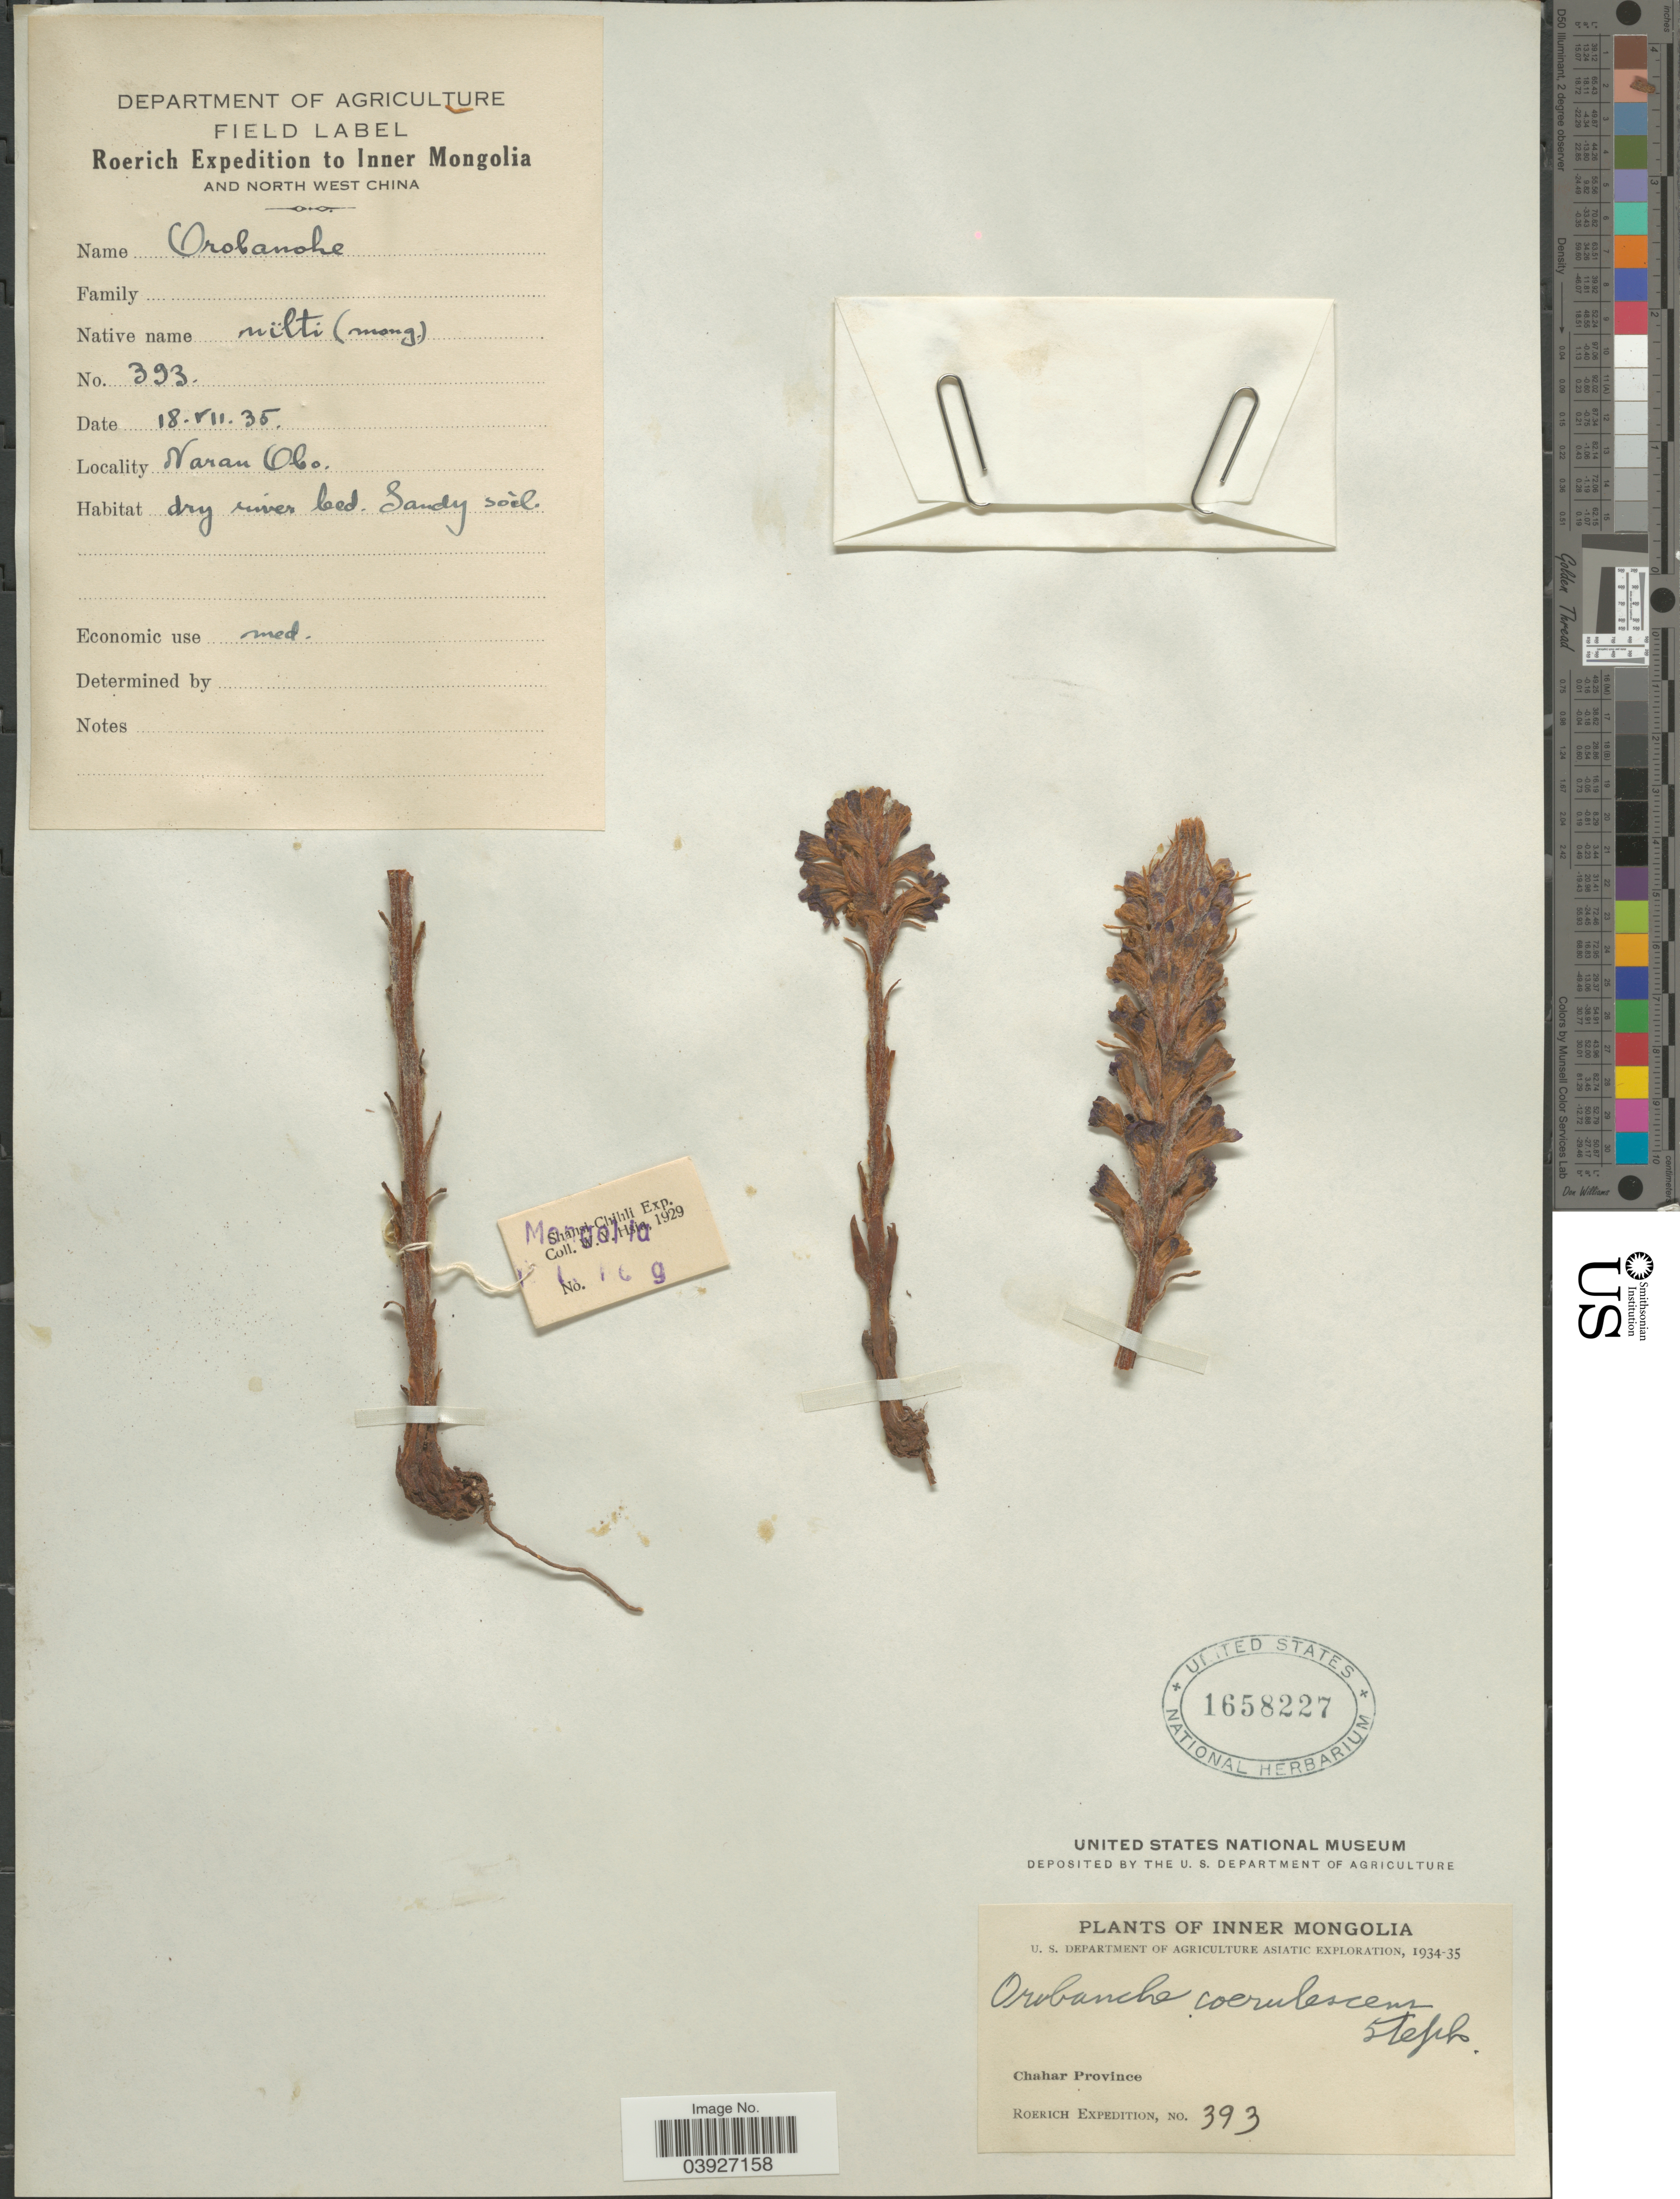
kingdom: Plantae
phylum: Tracheophyta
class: Magnoliopsida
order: Lamiales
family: Orobanchaceae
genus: Orobanche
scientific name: Orobanche coerulescens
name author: Steph.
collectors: Roerich Expedition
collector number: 393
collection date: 1935-07-18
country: China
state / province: Nei Monggol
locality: Inner Mongolia. North West China. Chahar Province. Naran Obo.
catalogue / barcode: US 1658227